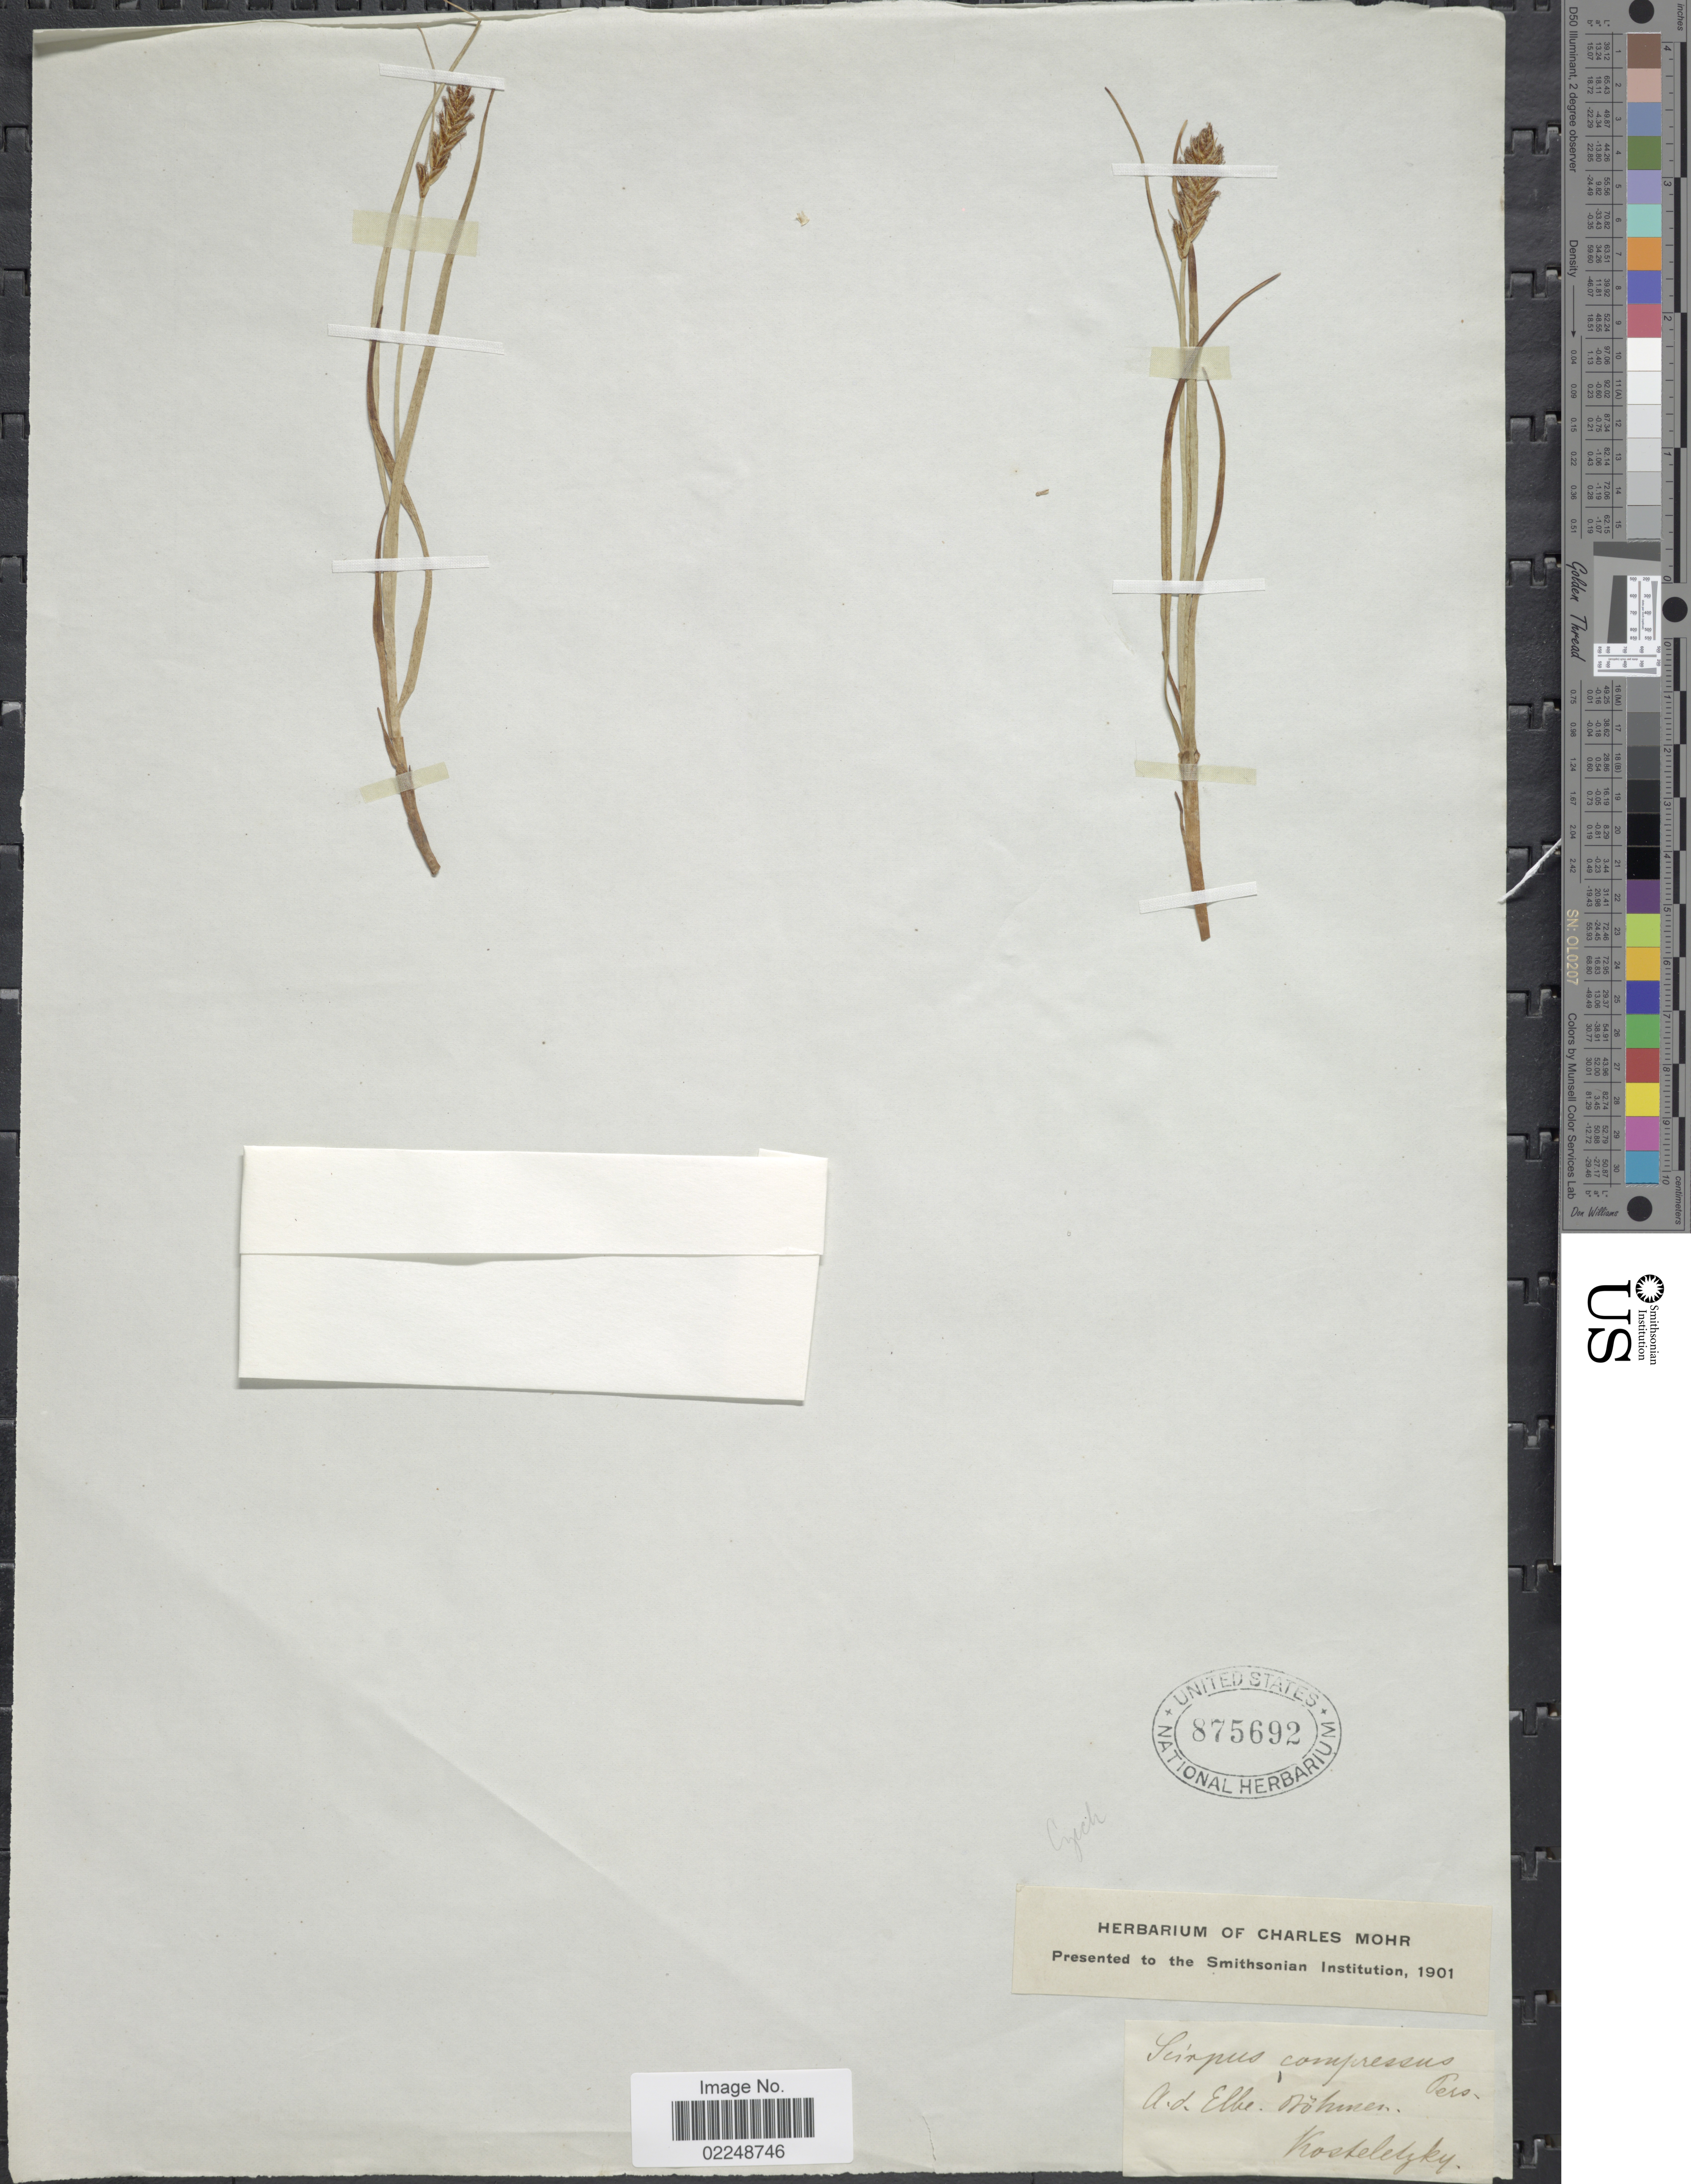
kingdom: Plantae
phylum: Tracheophyta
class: Liliopsida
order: Poales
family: Cyperaceae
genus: Blysmus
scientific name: Blysmus compressus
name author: (L.) Panzer ex Link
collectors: Kosteletzky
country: Czechia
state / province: Central Bohemian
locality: A.d. Elbe. Nohunen [interpreted]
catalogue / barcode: US 875692